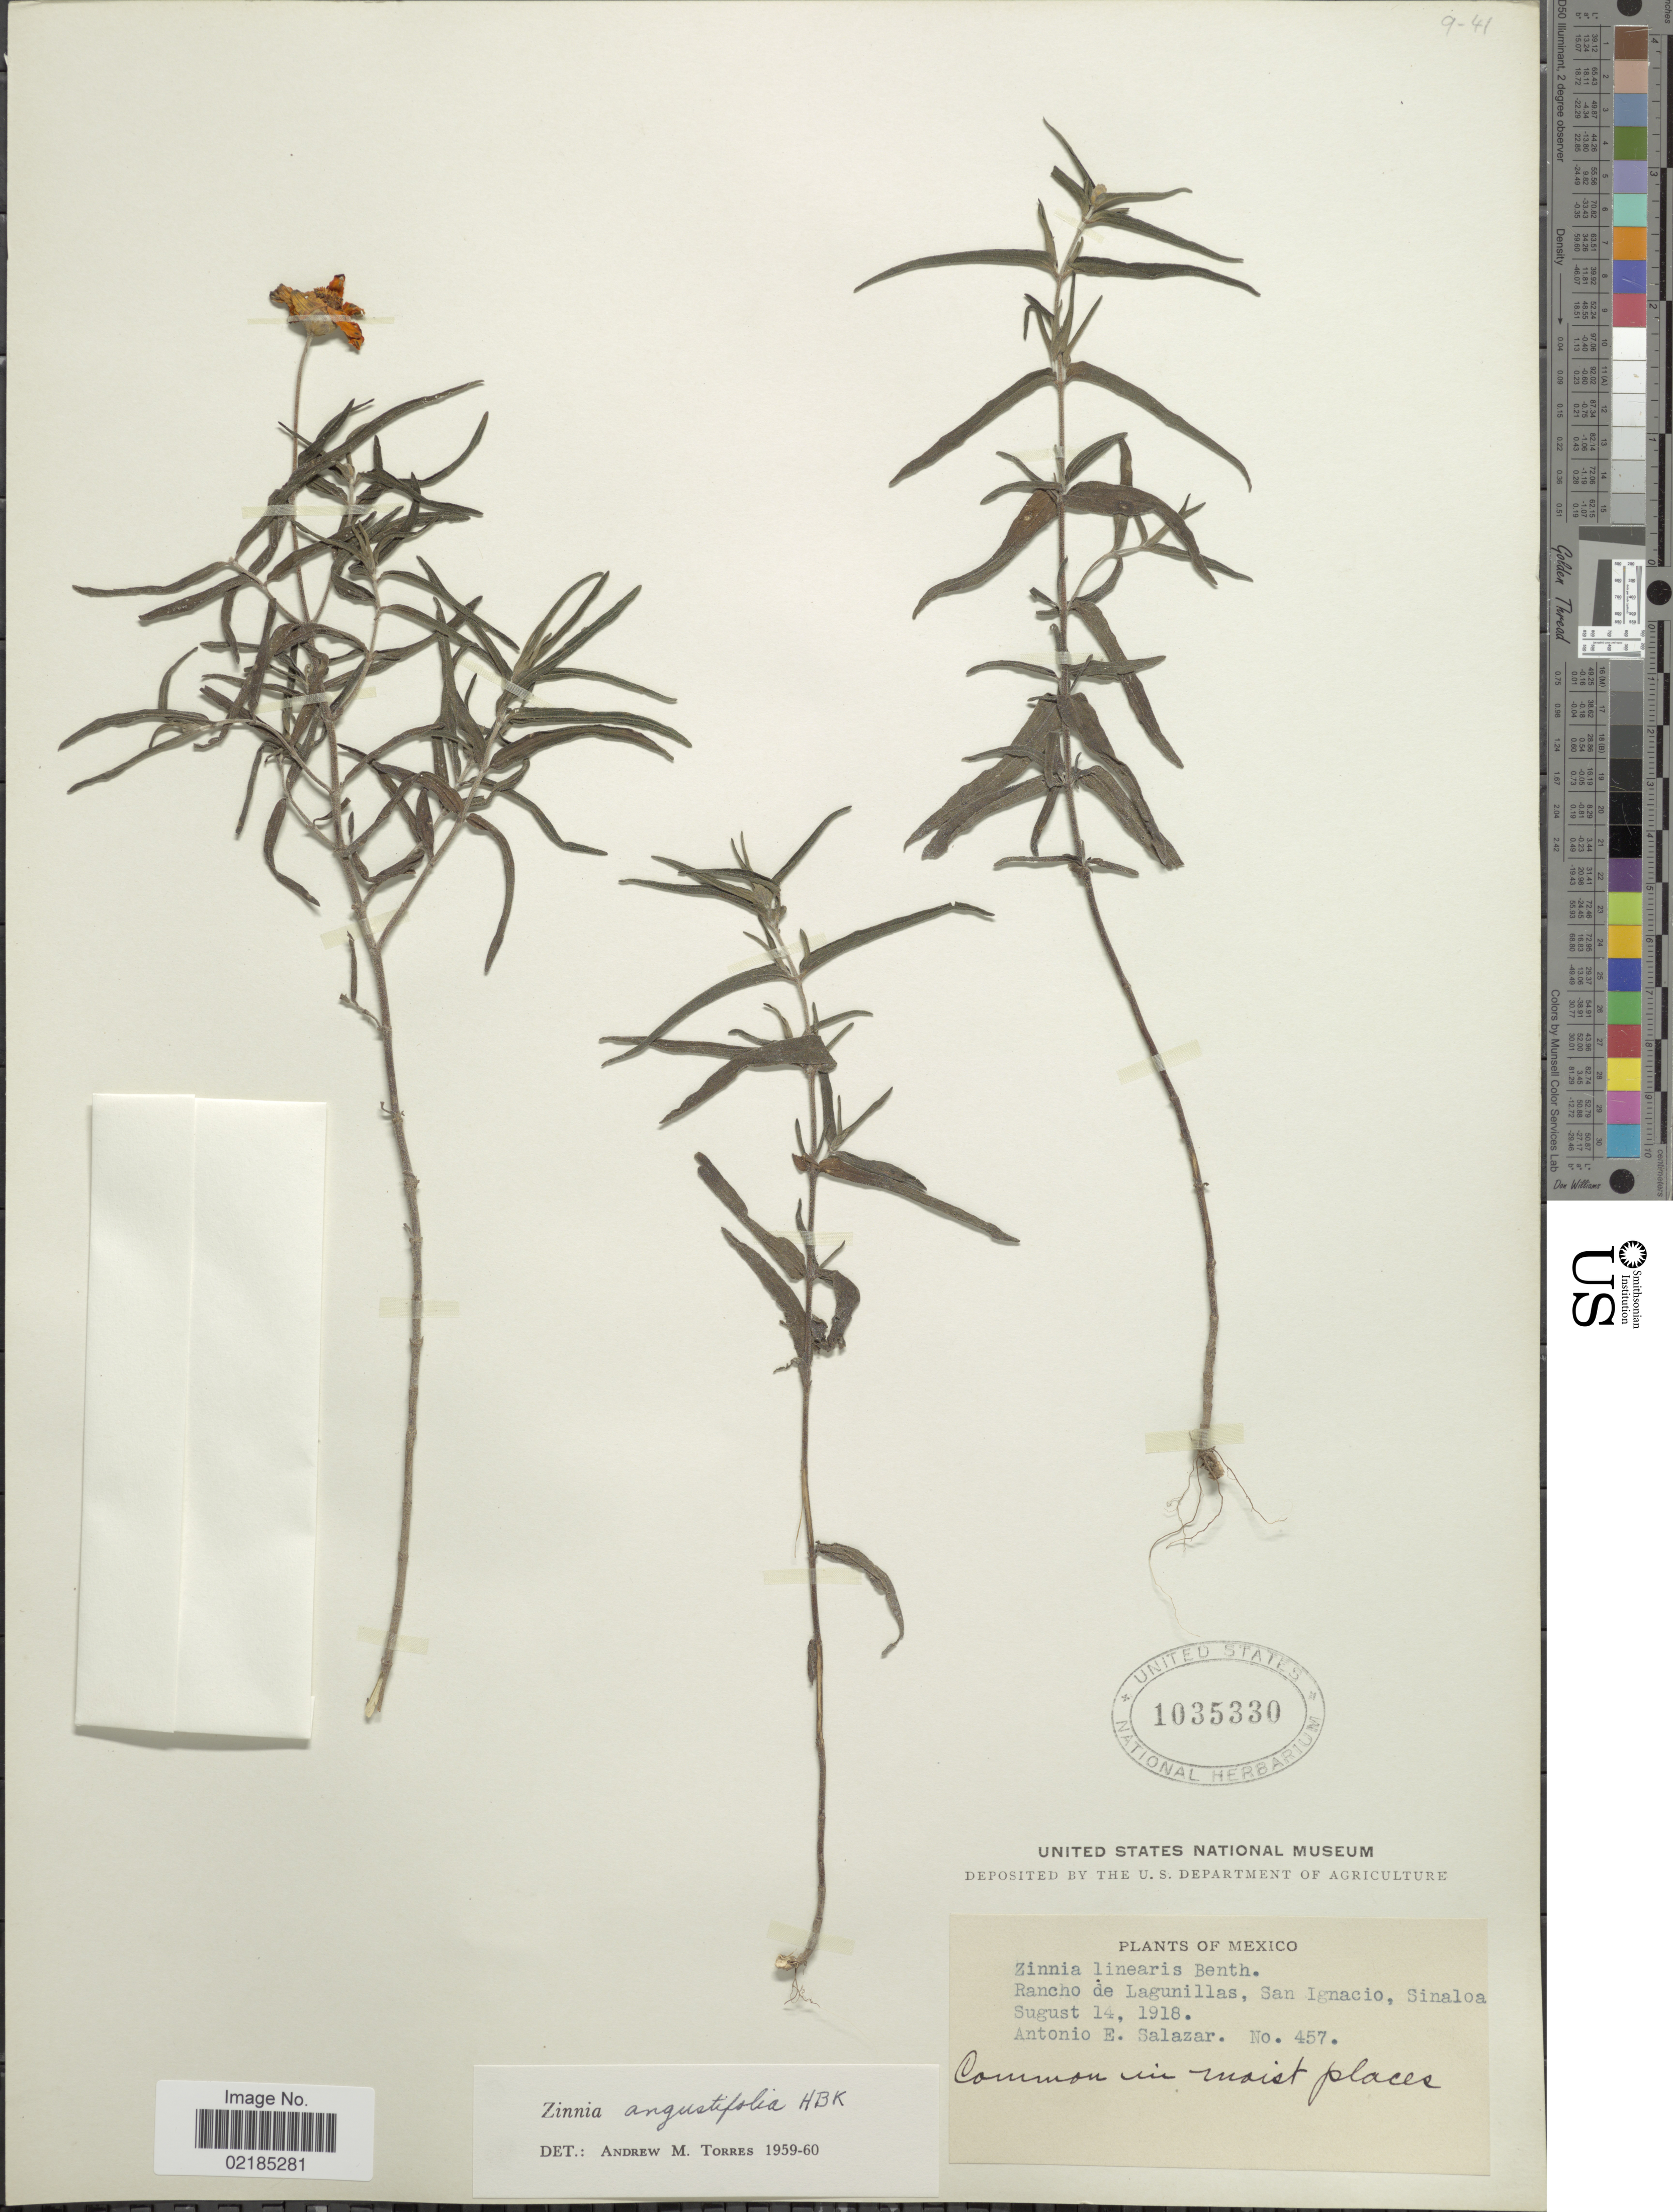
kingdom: Plantae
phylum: Tracheophyta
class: Magnoliopsida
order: Asterales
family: Asteraceae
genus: Zinnia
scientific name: Zinnia angustifolia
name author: Kunth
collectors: A. E. Salazar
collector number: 457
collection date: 1918-08-14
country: Mexico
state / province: Sinaloa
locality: Rancho de Lagunillas, San Ignacio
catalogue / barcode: US 1035330